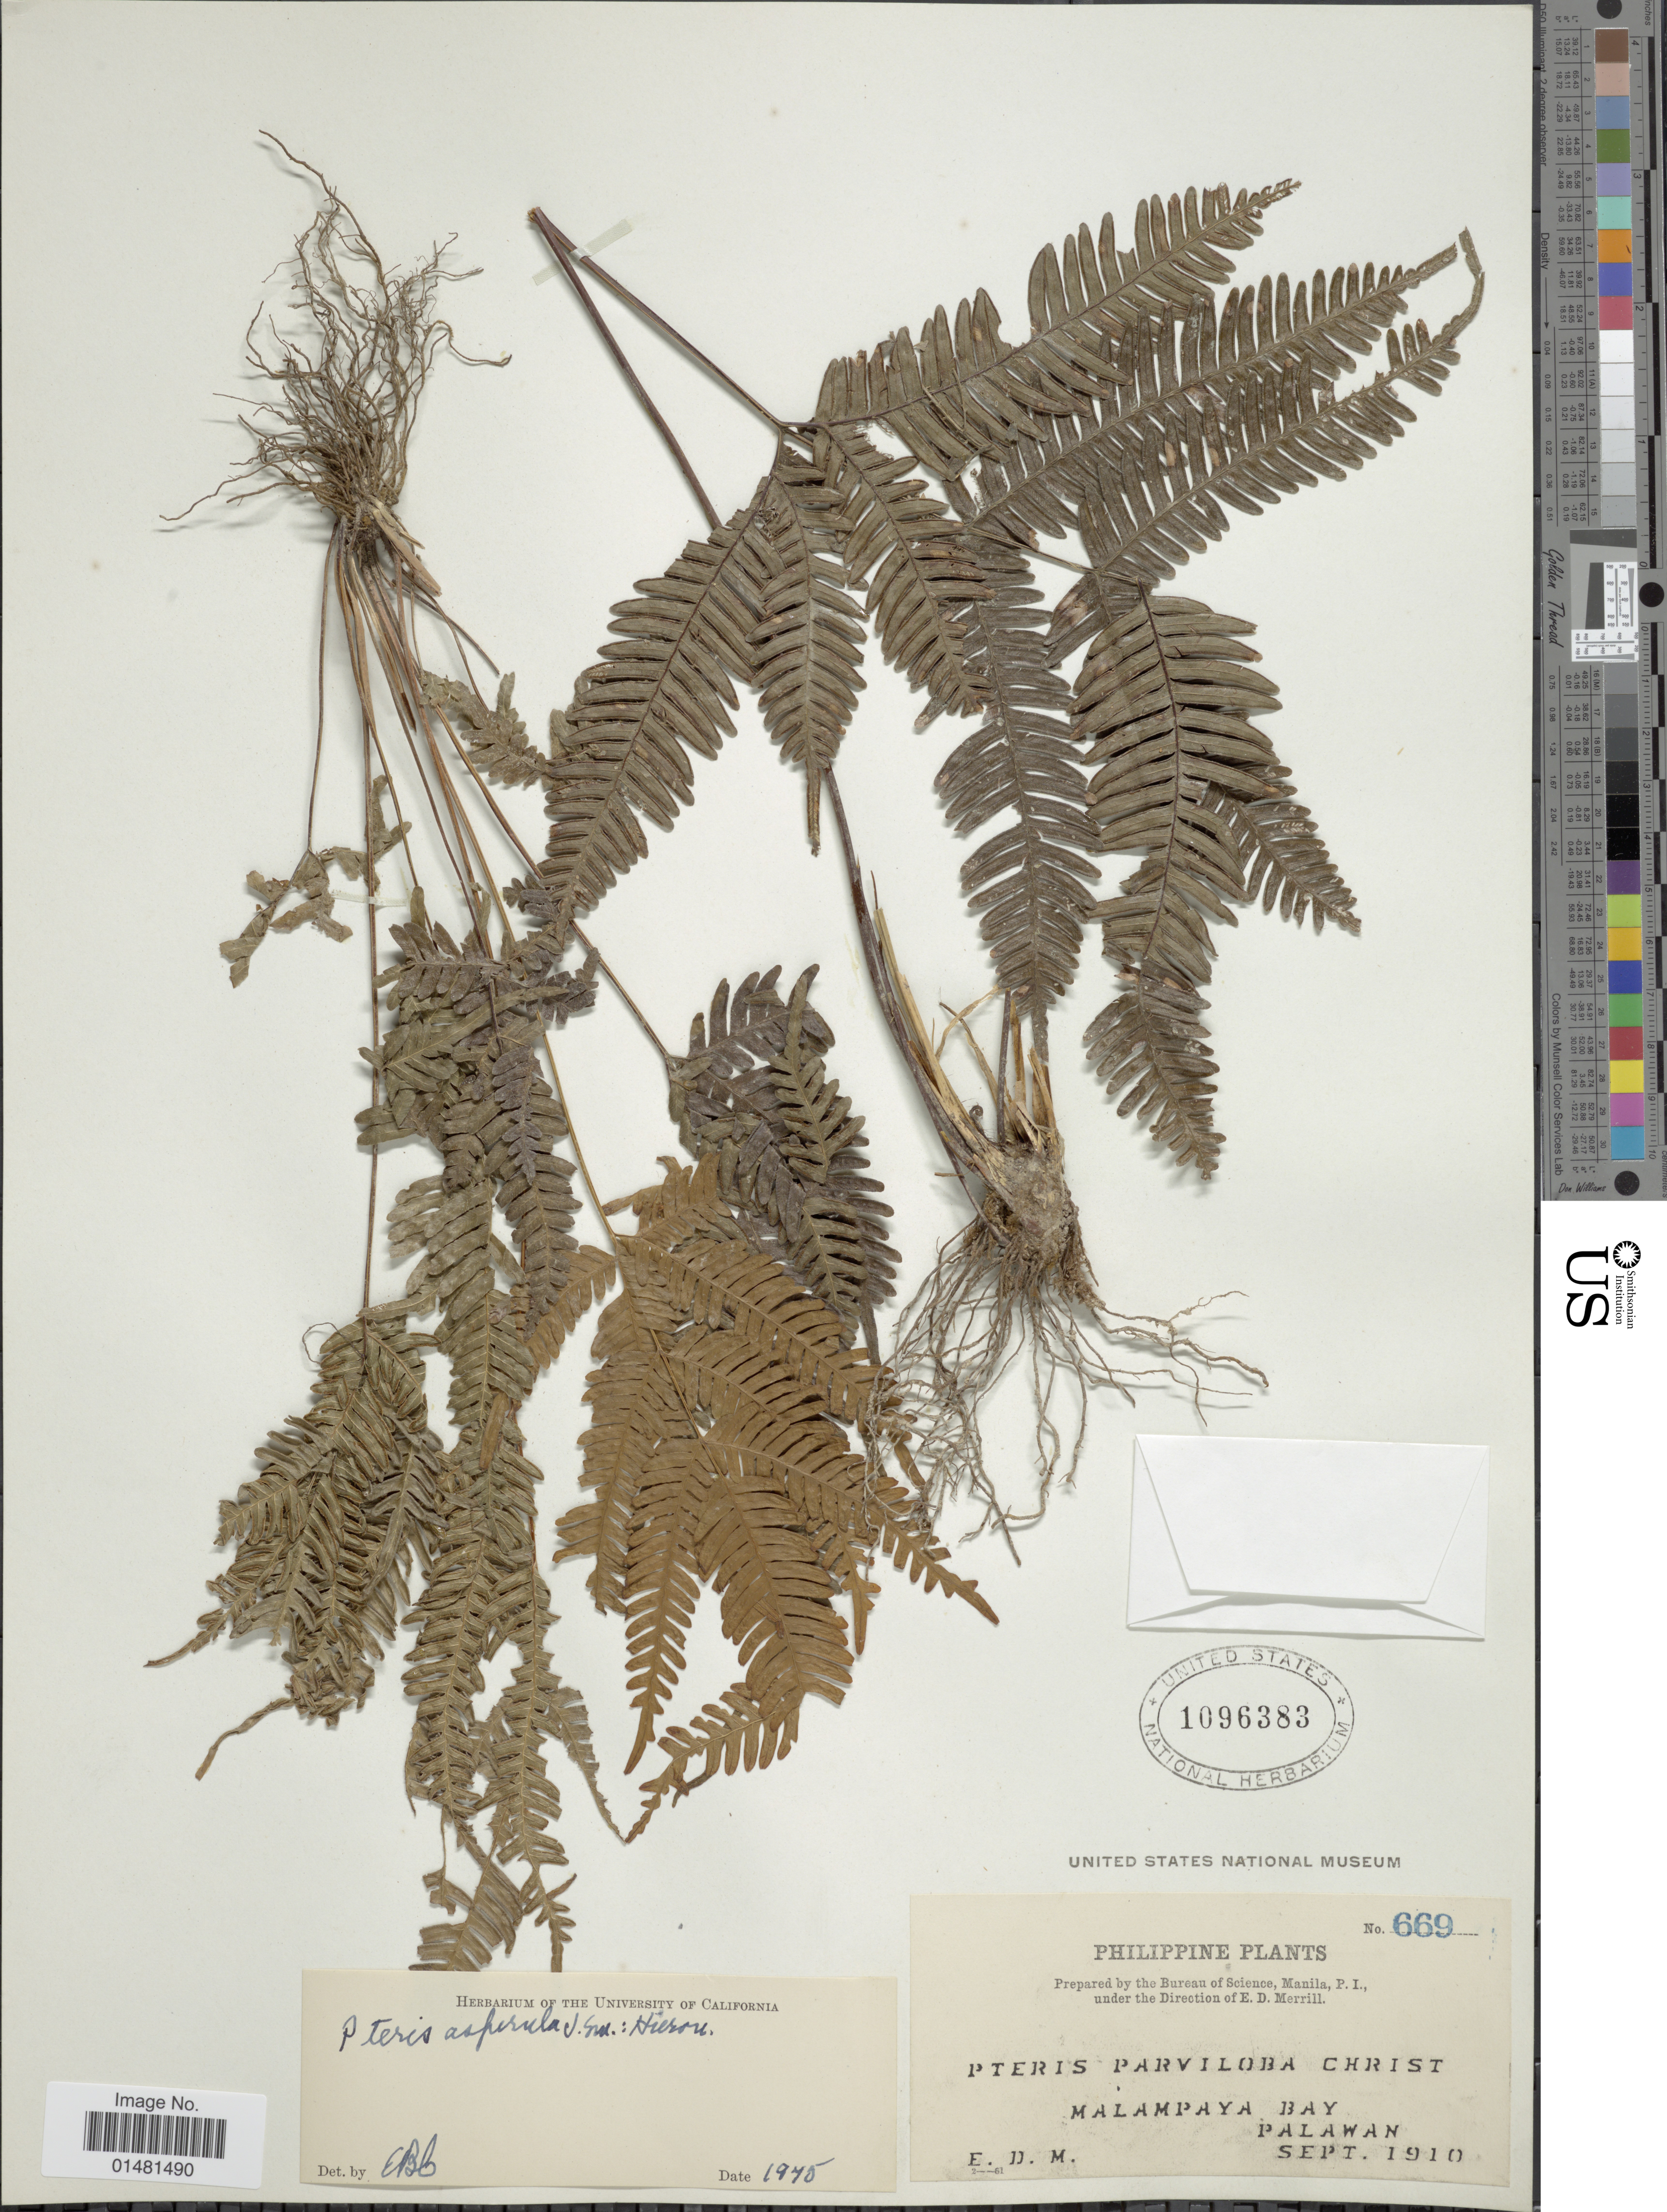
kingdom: Plantae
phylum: Tracheophyta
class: Polypodiopsida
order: Polypodiales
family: Pteridaceae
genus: Pteris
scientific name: Pteris asperula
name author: J. Sm.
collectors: E. D. Merrill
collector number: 669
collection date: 1910-09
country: Philippines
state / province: Mimaropa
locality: Malampaya Bay, Palawan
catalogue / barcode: US 1096383